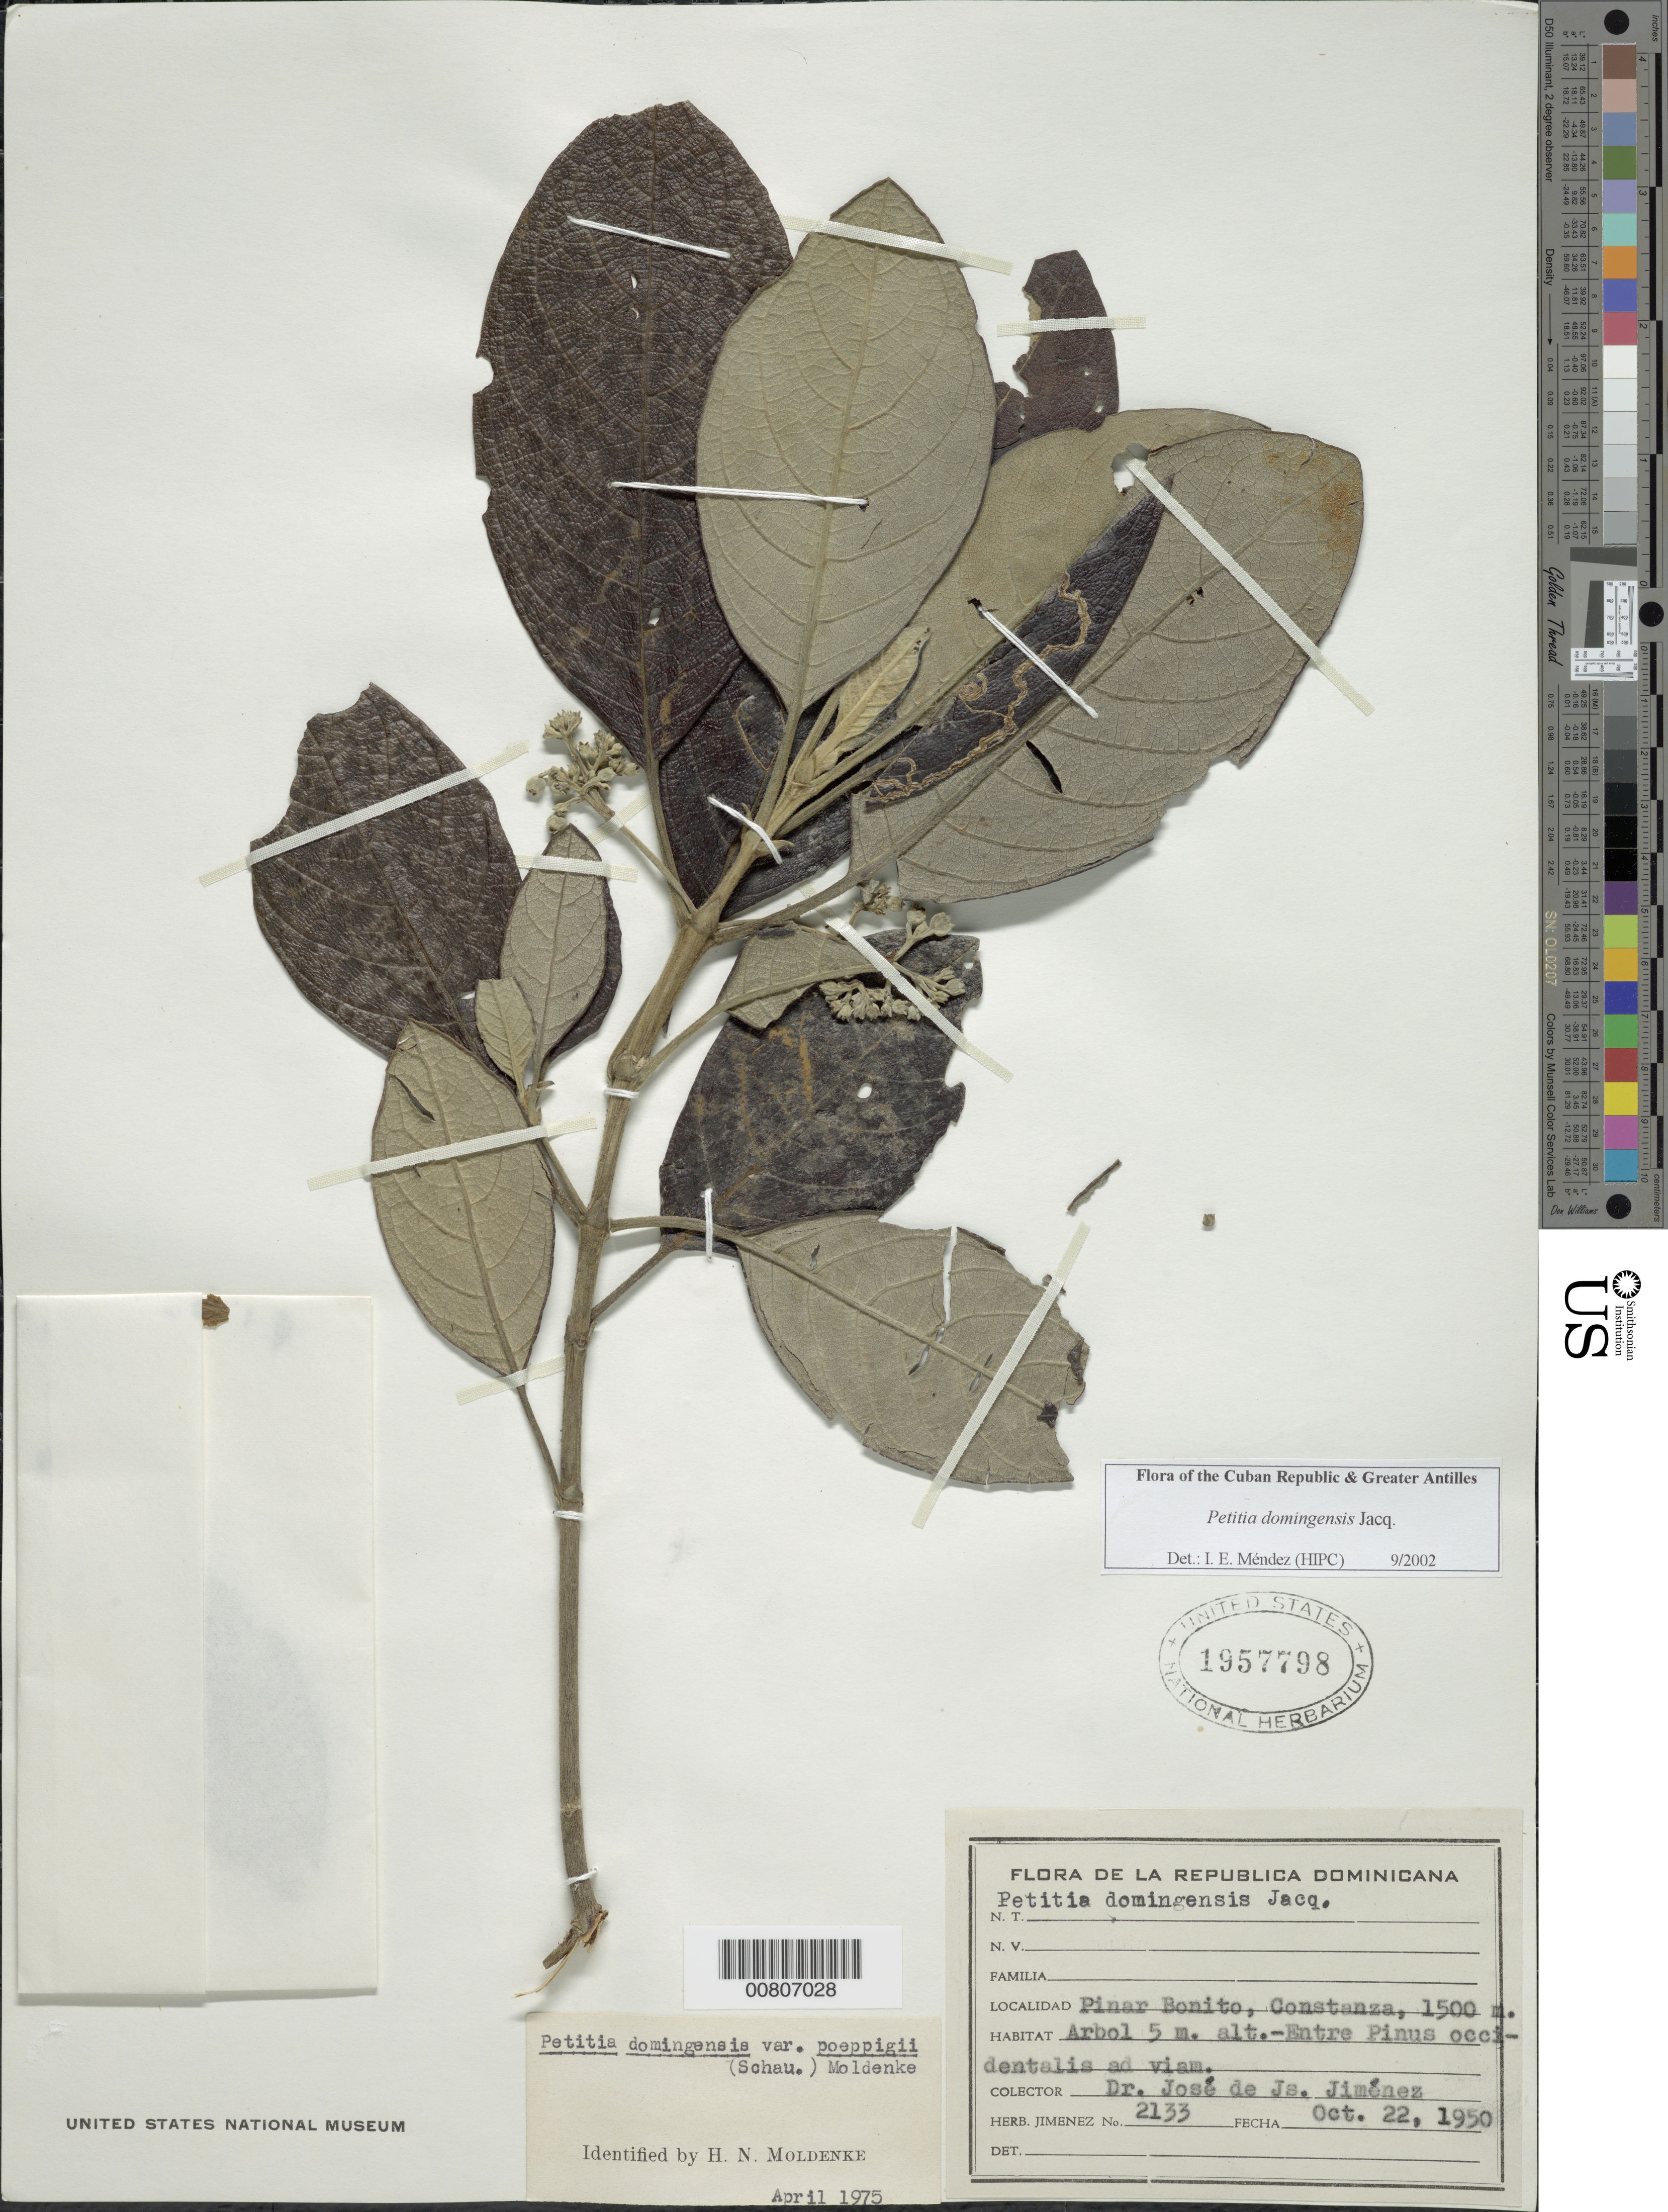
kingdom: Plantae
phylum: Tracheophyta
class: Magnoliopsida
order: Lamiales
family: Lamiaceae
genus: Petitia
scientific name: Petitia domingensis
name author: Jacq.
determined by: Méndez, Isidro E., (HIPC)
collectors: J. J. Jiménez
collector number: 2133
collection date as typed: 22 Oct 1950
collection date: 1950-10-22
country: Dominican Republic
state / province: La Vega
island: Hispaniola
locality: Pinar Bonito, Constanza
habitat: Entre Pinus occidentalis ad viam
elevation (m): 1500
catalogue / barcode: US 1957798